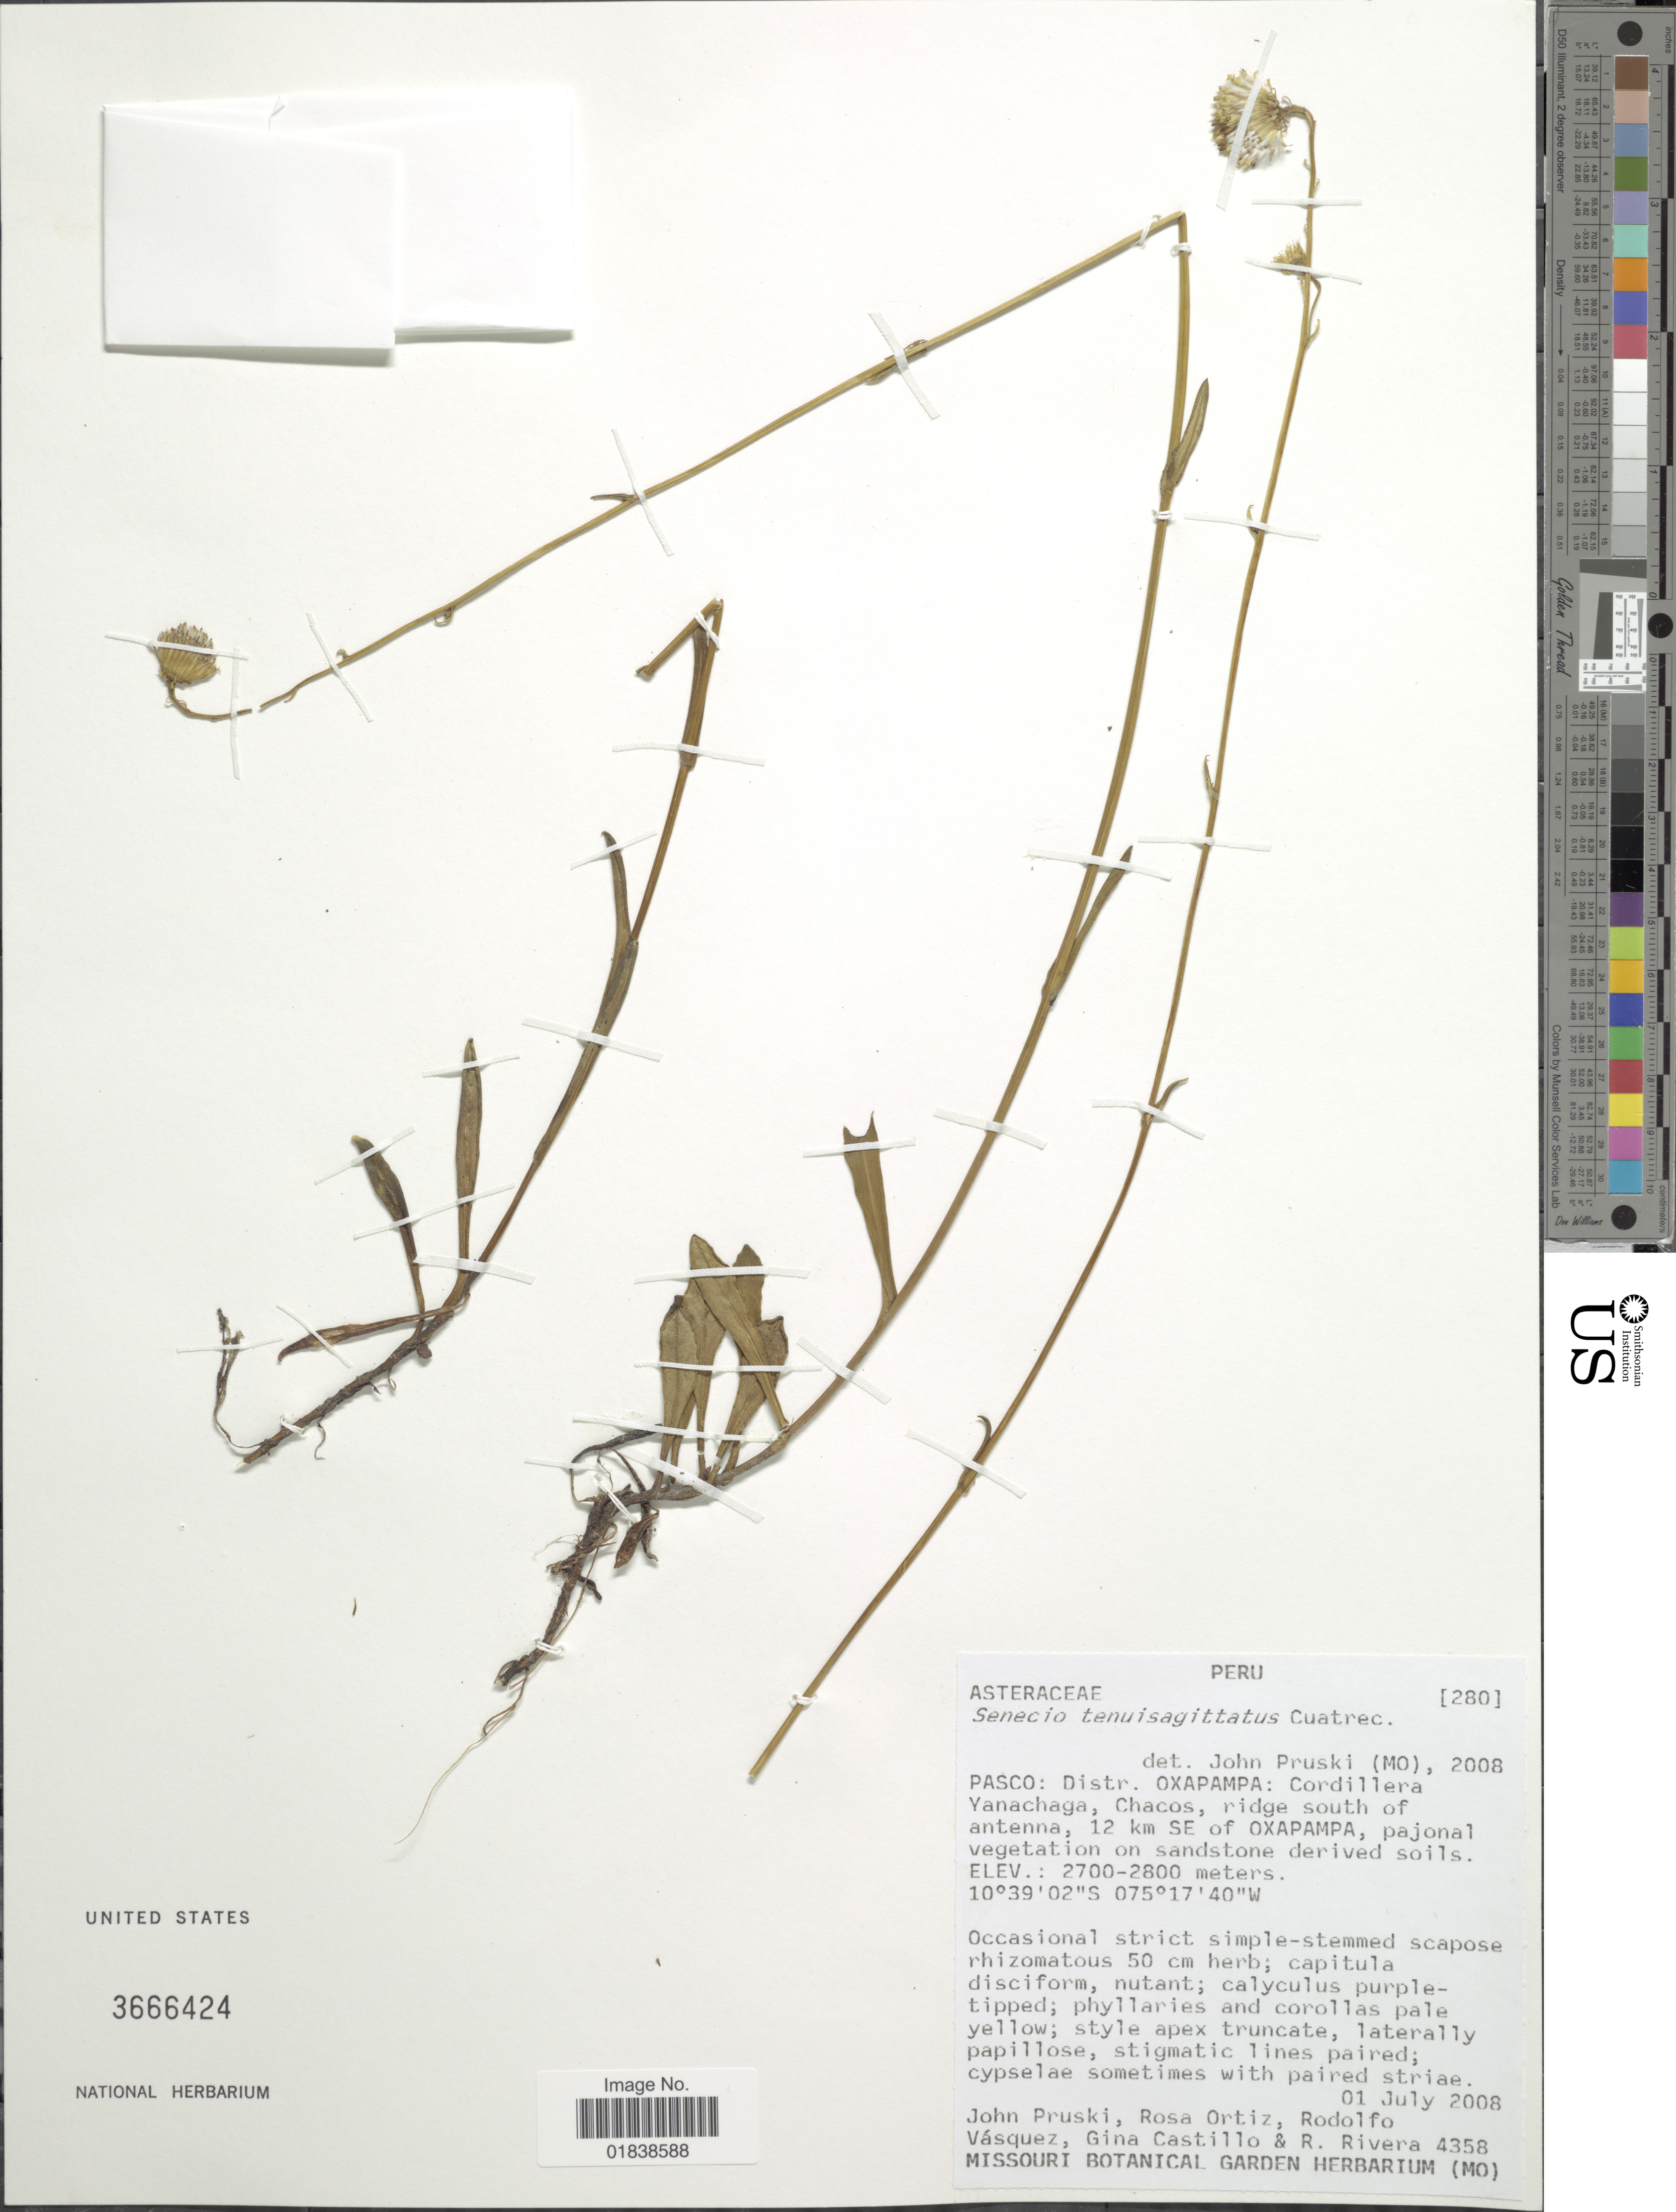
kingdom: Plantae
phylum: Tracheophyta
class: Magnoliopsida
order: Asterales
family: Asteraceae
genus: Senecio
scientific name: Senecio tenuisagittatus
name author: Cuatrec.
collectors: J. F. Pruski, R. del C. Ortiz, R. Vásquez, G. Castillo & R. Rivera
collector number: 4358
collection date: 2008-07-01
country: Peru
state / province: Pasco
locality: Distr. Oxapampa, Cordillera Yanachaga, Chacos, ridge south of antenna, 12 km SE of Oxapampa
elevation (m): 2700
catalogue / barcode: US 3666424